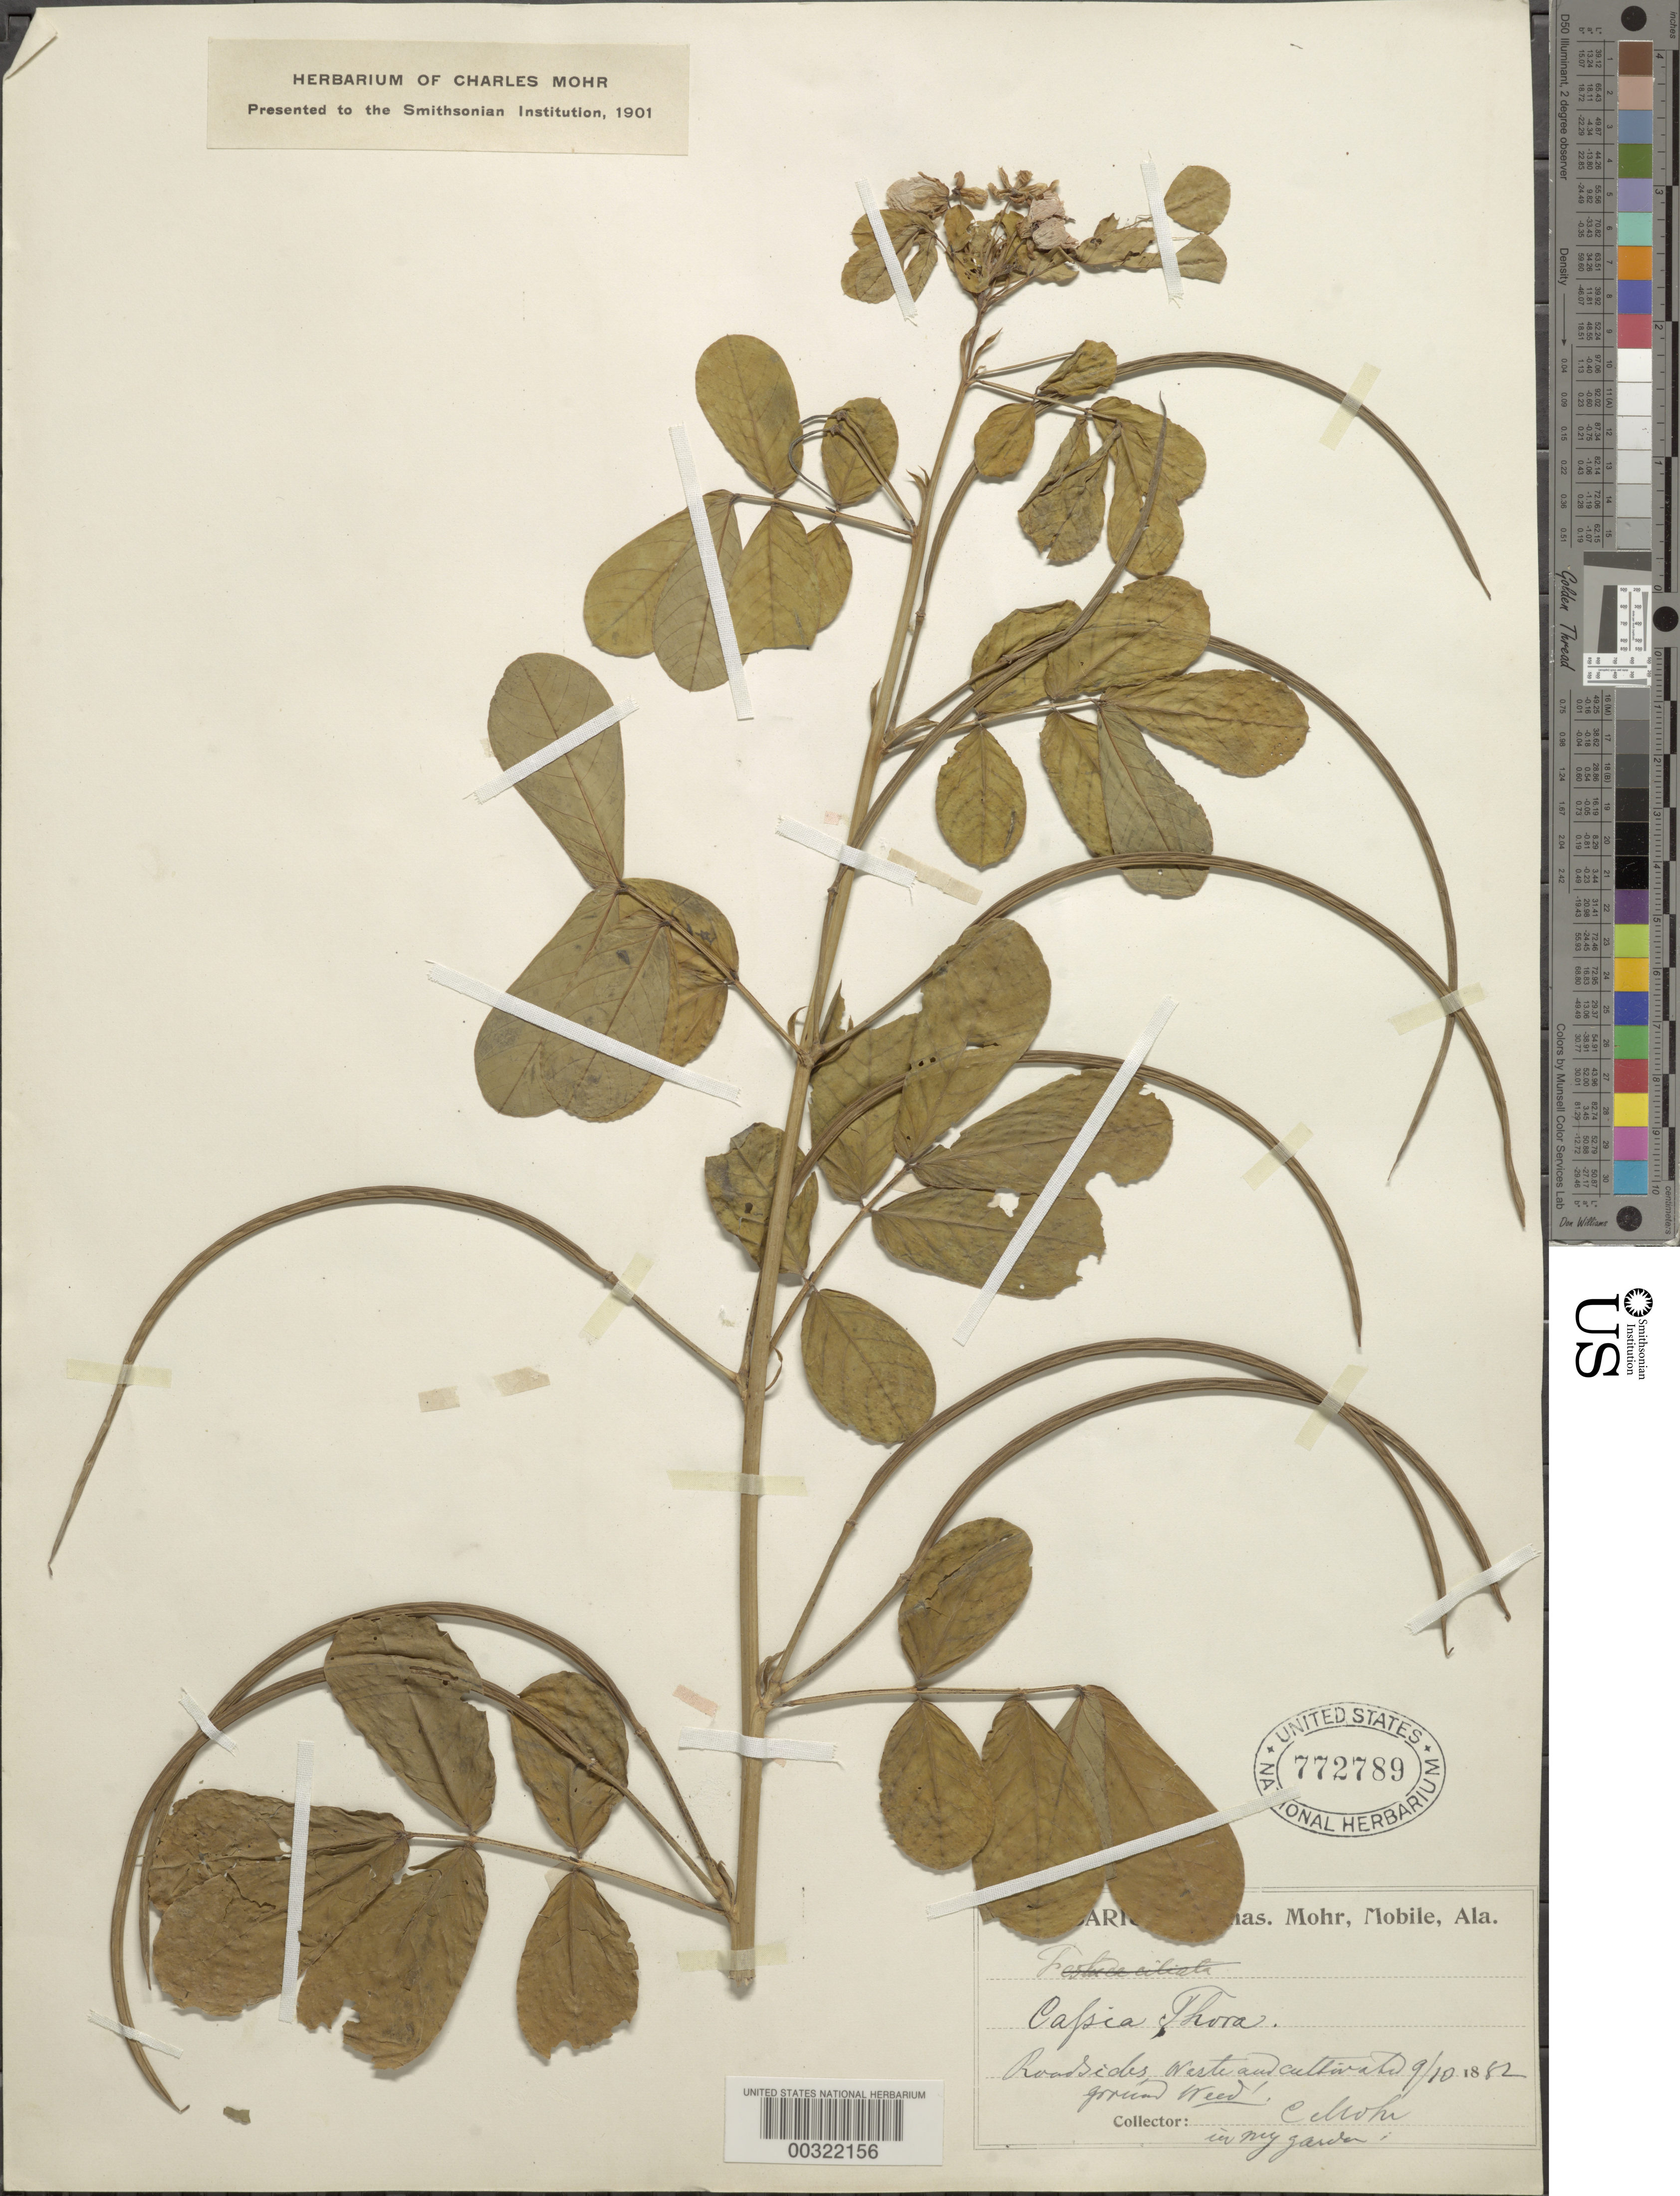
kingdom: Plantae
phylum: Tracheophyta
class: Magnoliopsida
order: Fabales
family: Fabaceae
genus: Senna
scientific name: Senna obtusifolia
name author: (L.) H.S. Irwin & Barneby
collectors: C. T. Mohr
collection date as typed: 09 Oct 1882 or 10 Sep 1882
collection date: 1882-09-10 or 1882-10-09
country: United States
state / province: Alabama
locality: In garden of c. mohr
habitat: Garden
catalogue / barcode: US 772789